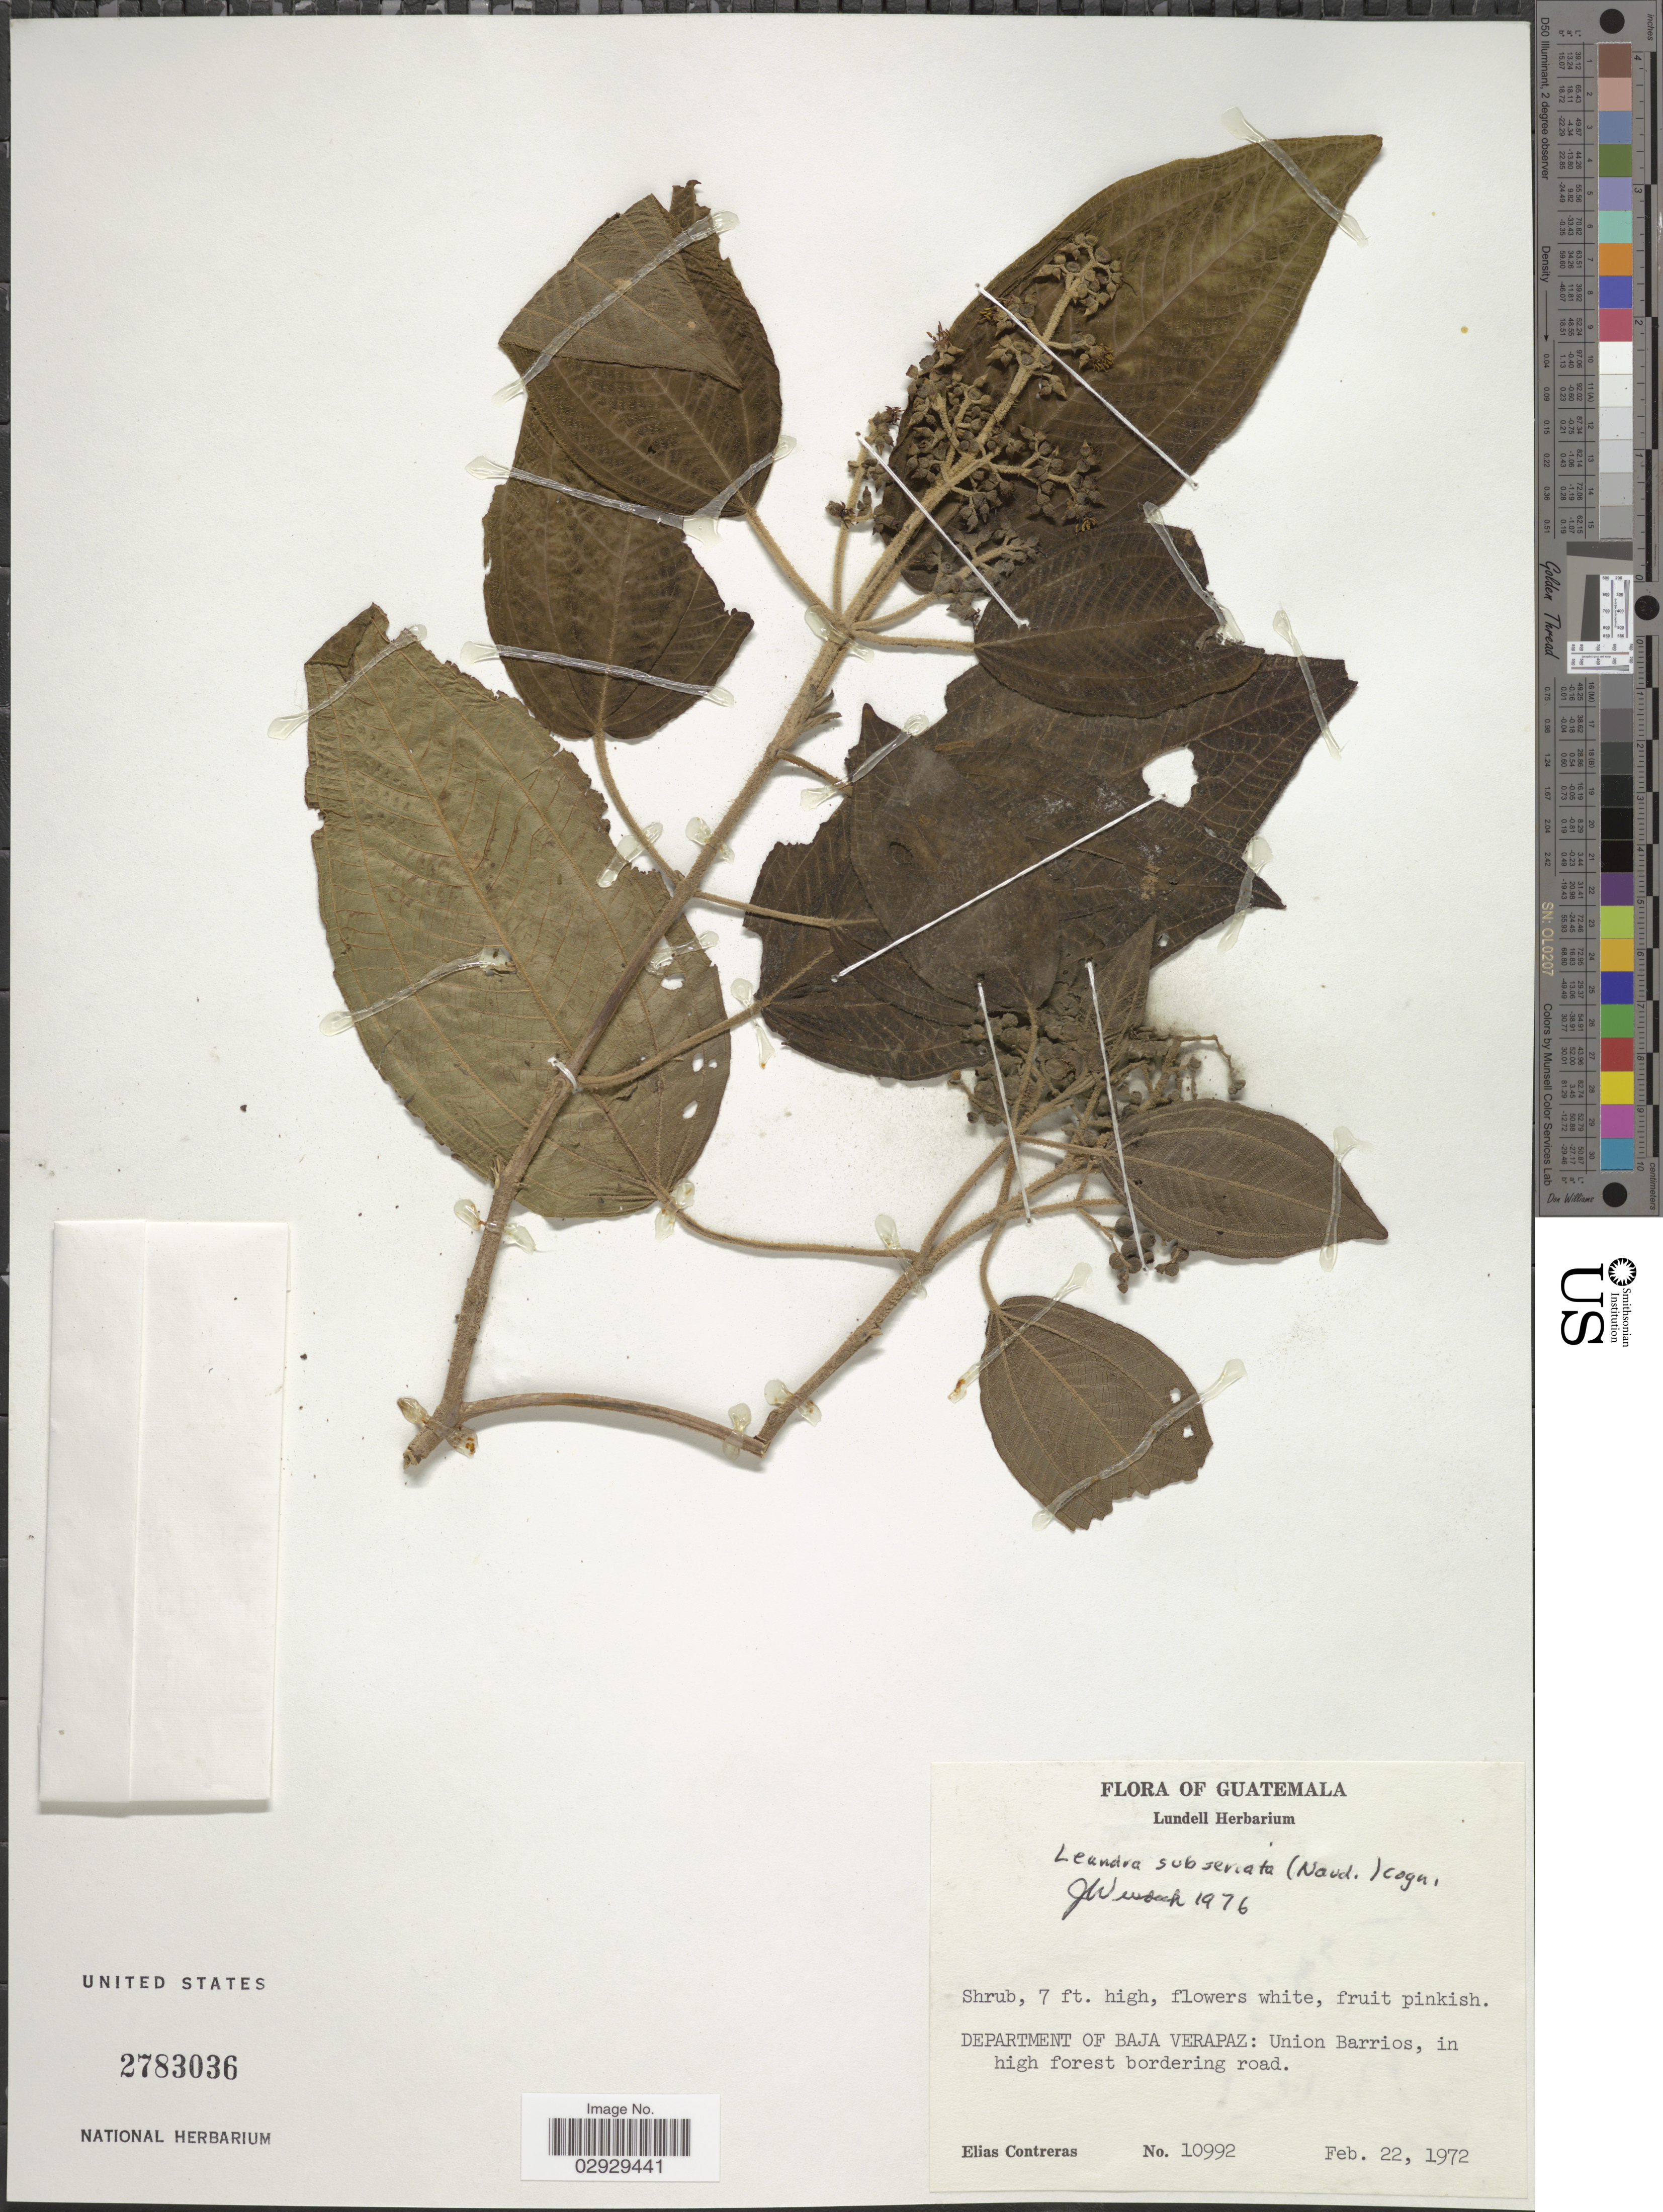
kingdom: Plantae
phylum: Tracheophyta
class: Magnoliopsida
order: Myrtales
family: Melastomataceae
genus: Leandra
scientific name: Leandra subseriata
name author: (Naudin) Cogn.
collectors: E. Contreras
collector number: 10992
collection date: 1972-02-22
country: Guatemala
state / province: Baja Verapaz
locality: Department of Baja Verapaz: Union Barrios.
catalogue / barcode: US 2783036